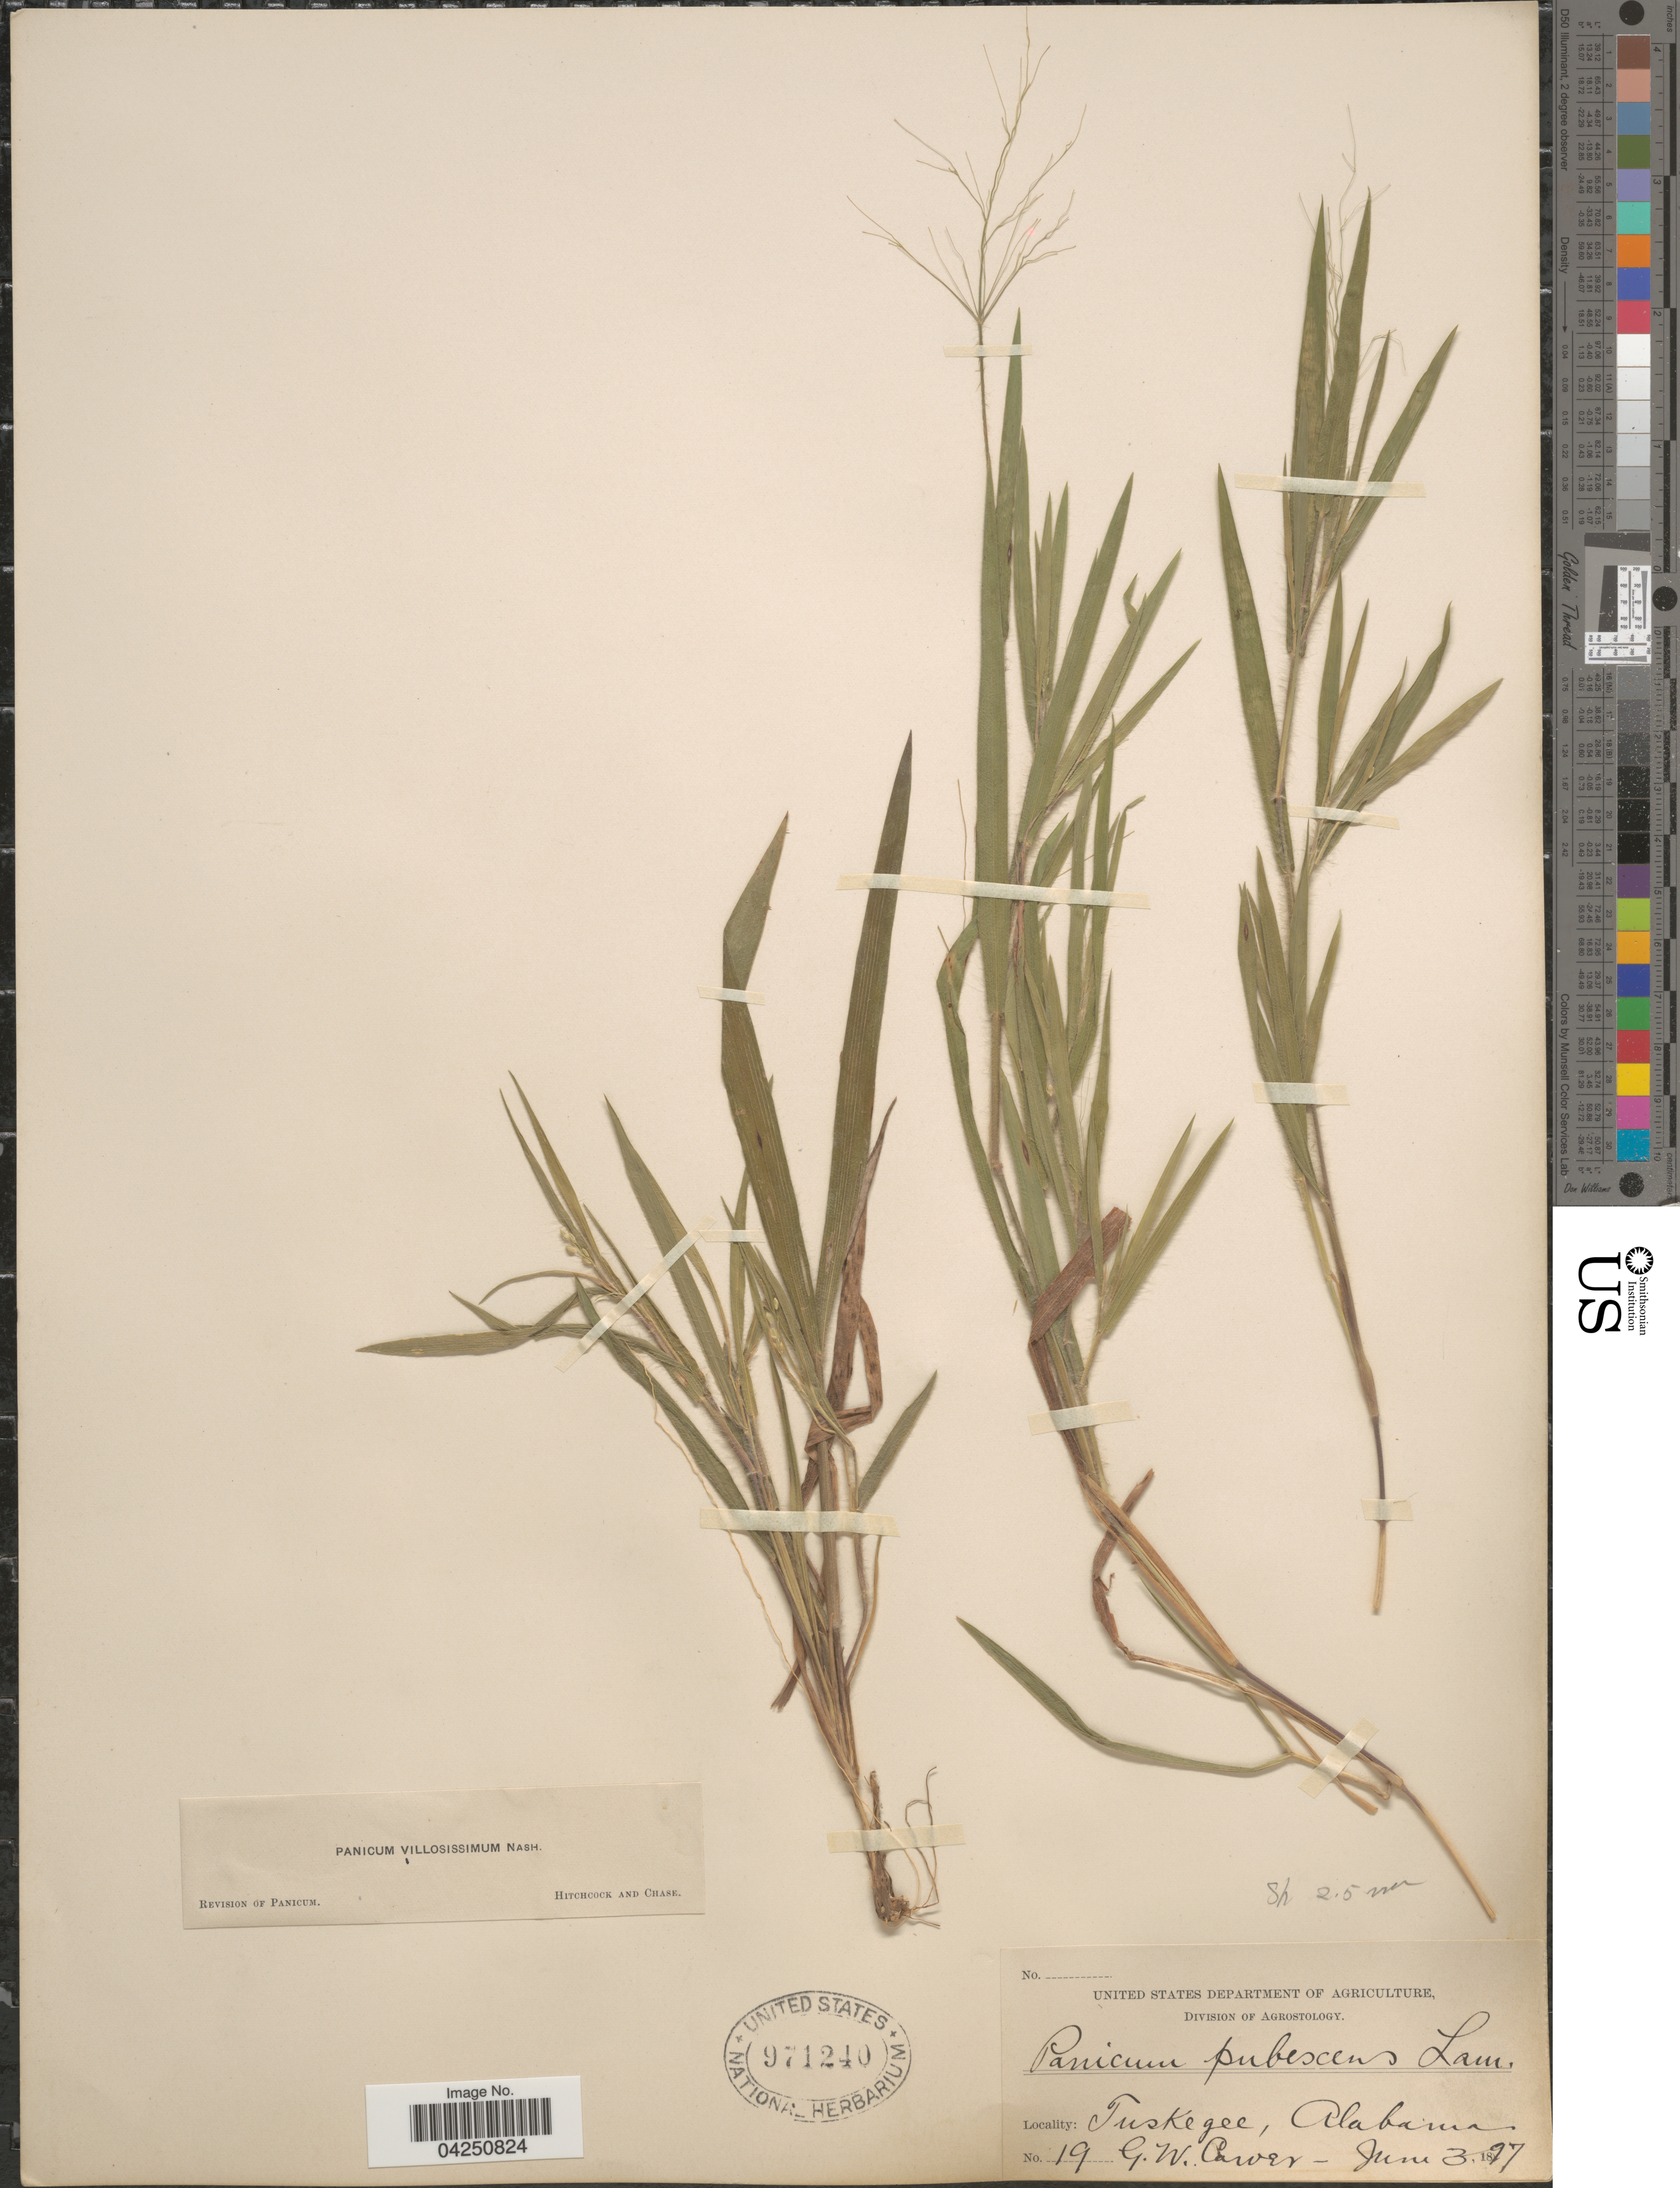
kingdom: Plantae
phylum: Tracheophyta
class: Liliopsida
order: Poales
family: Poaceae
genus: Dichanthelium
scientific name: Dichanthelium acuminatum var. acuminatum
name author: (Sw.) Gould & C.A. Clark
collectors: G. Carver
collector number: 19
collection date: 1897-06-03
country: United States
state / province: Alabama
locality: Tuskegee.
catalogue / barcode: US 971240